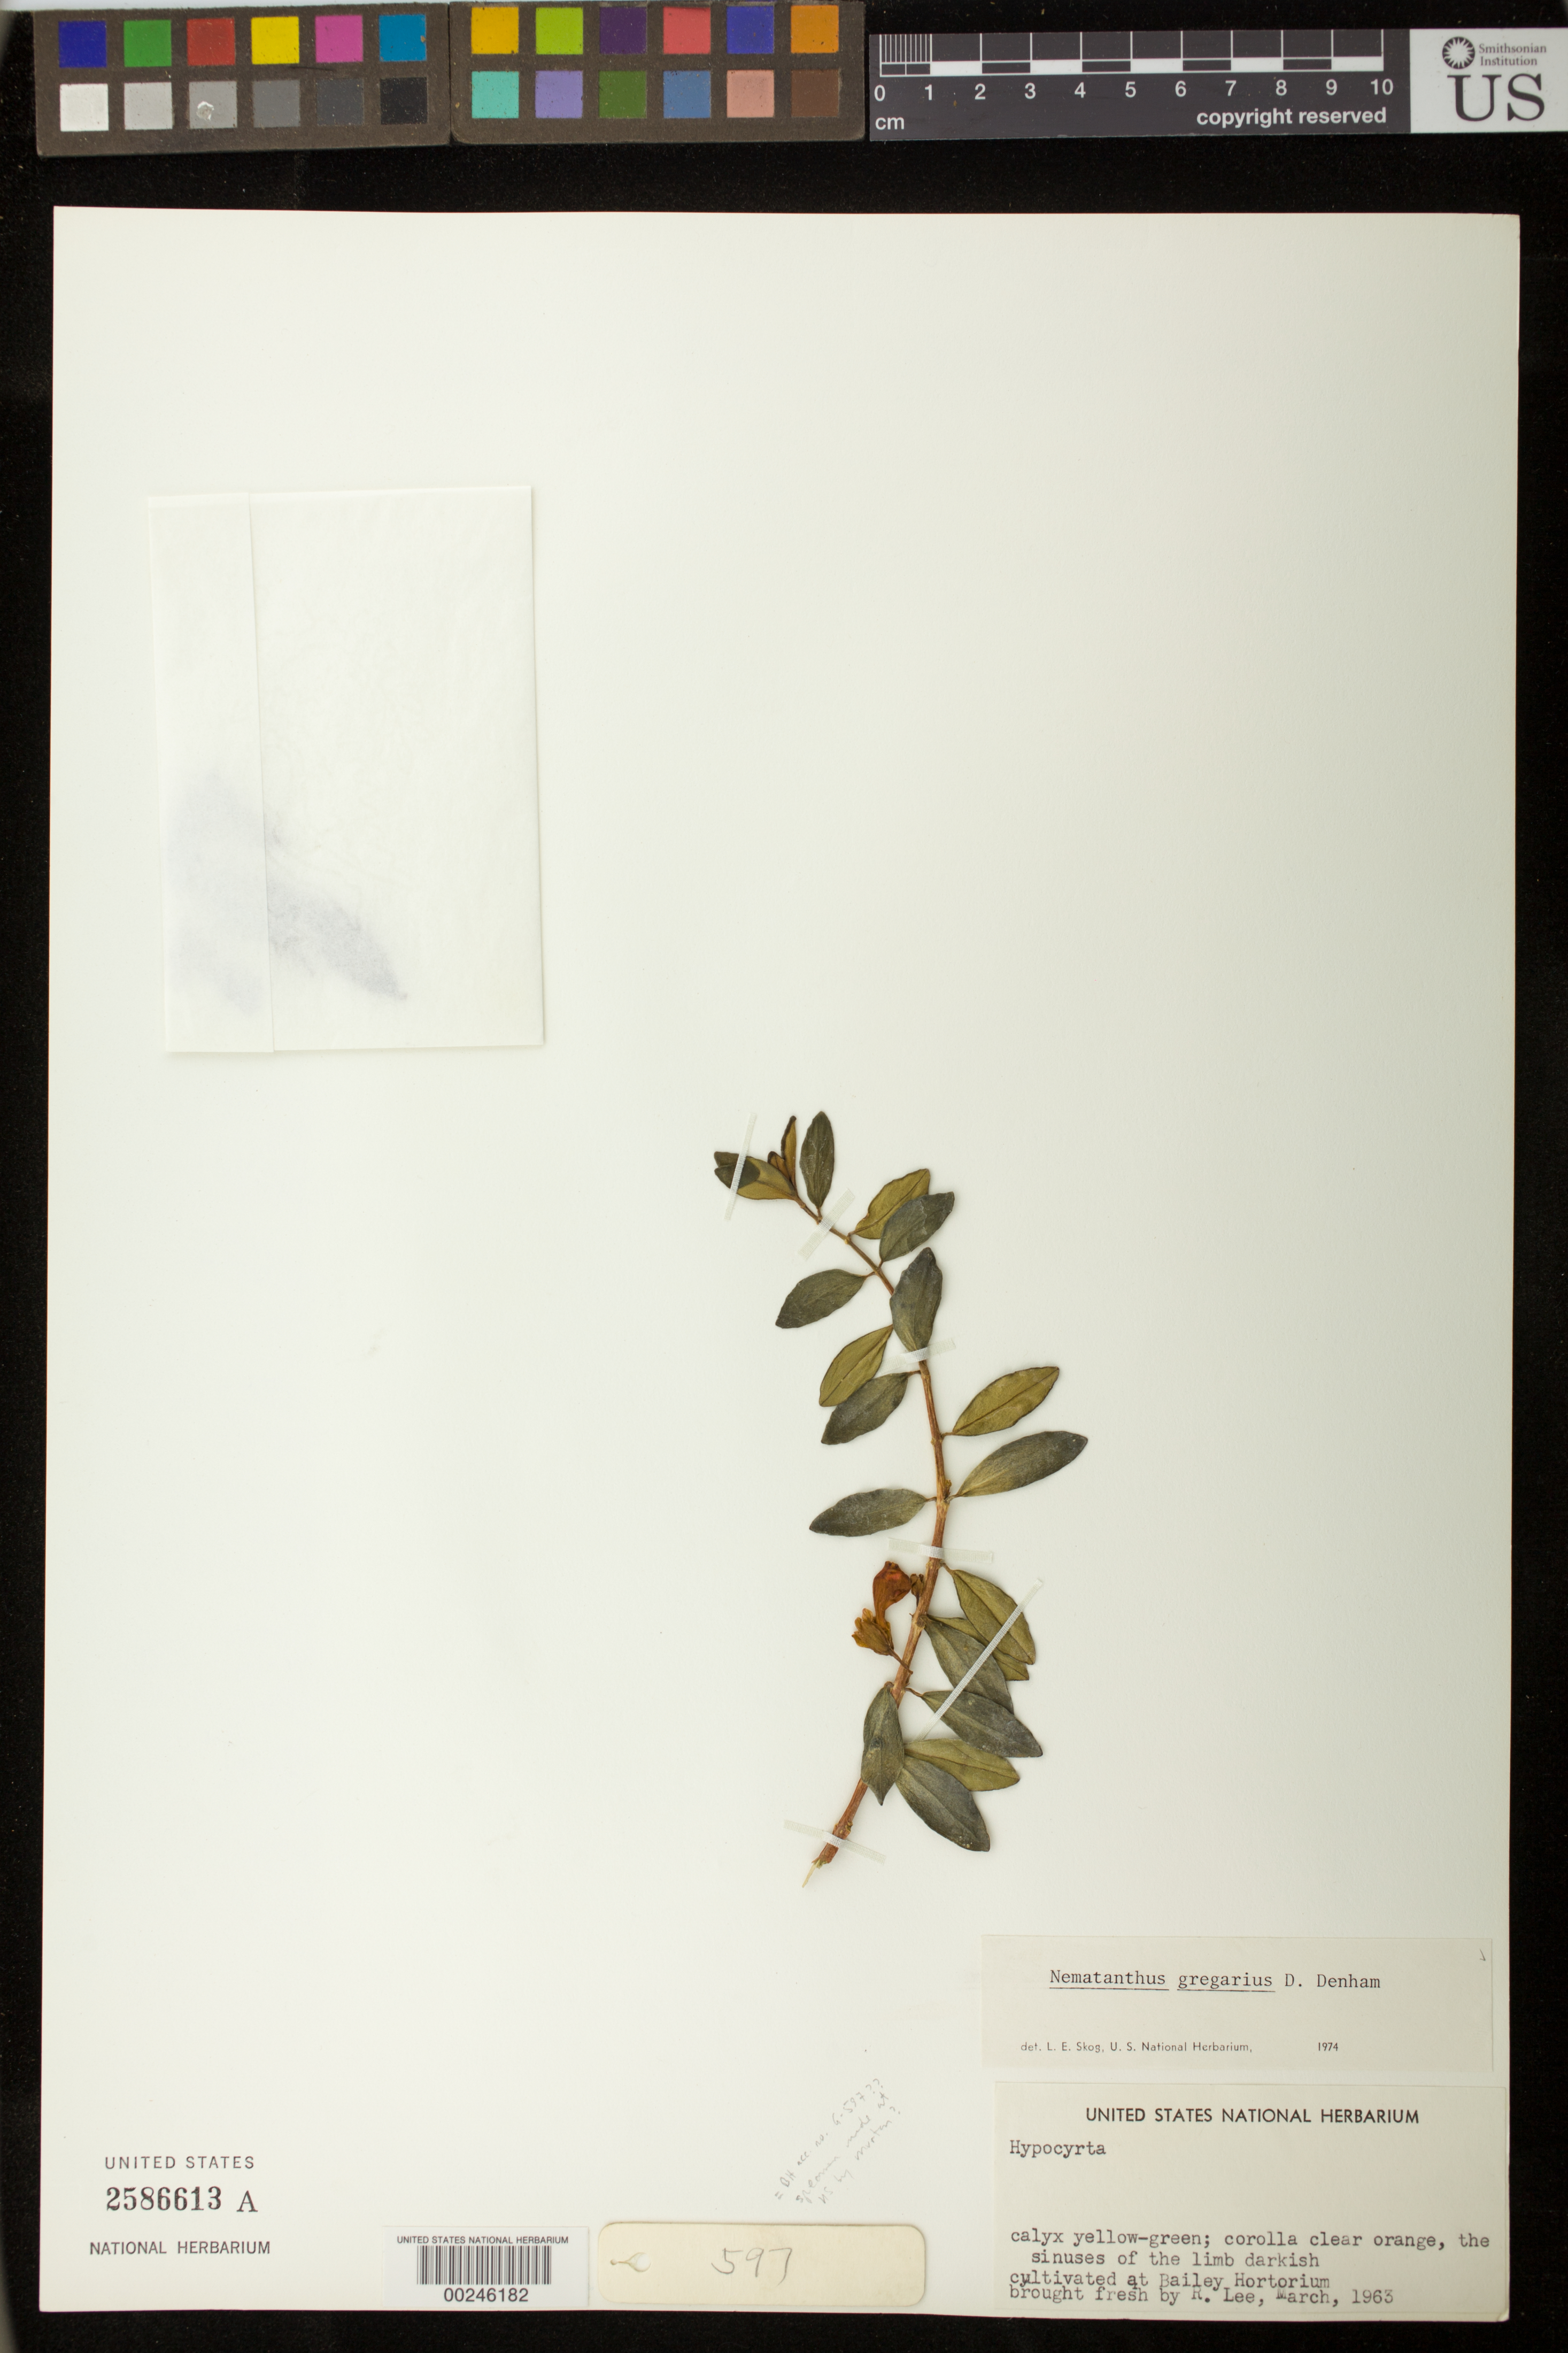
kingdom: Plantae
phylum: Tracheophyta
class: Magnoliopsida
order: Lamiales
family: Gesneriaceae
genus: Nematanthus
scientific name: Nematanthus gregarius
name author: D.L. Denham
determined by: Skog, Laurence E.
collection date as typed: Mar 1963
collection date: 1963-03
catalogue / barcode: US 2586613A